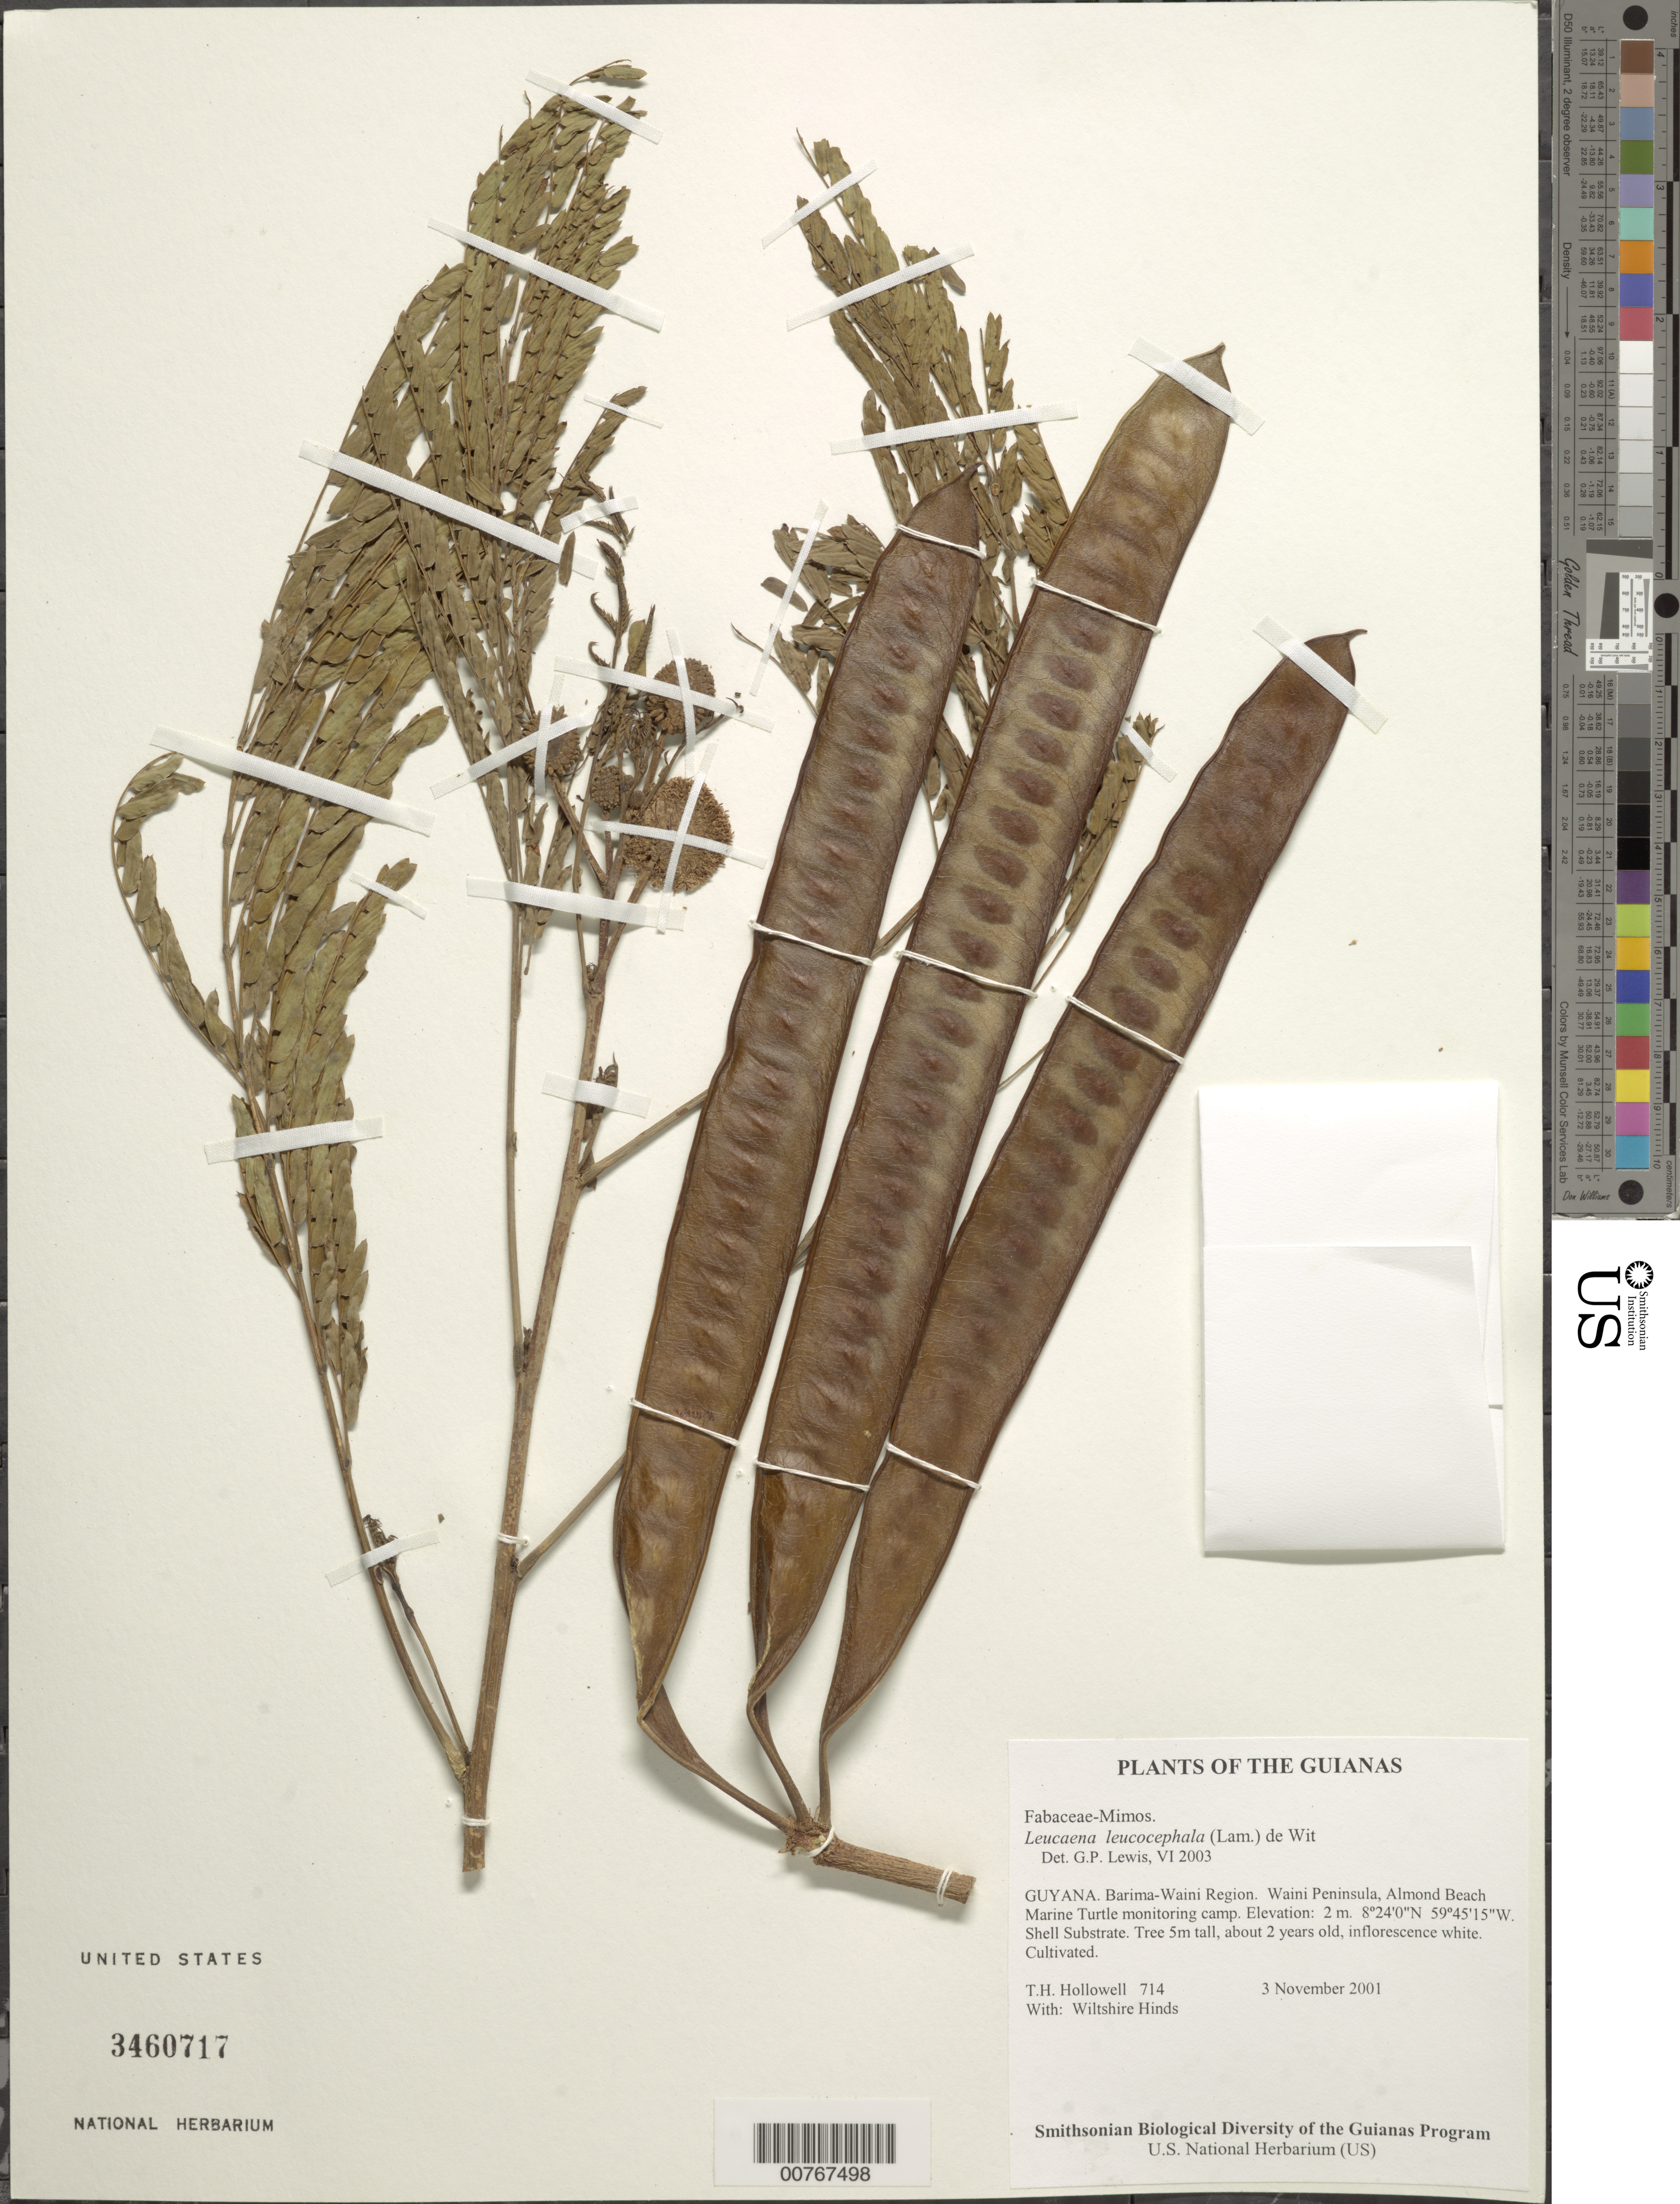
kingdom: Plantae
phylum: Tracheophyta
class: Magnoliopsida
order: Fabales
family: Fabaceae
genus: Leucaena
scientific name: Leucaena leucocephala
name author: (Lam.) de Wit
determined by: Lewis, Gwilym P.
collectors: T. Hollowell & W. Hinds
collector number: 714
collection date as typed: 3 November 2001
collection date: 2001-11-03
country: Guyana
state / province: Barima-Waini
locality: Waini Peninsula, Almond Beach Marine Turtle monitoring camp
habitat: Shell Substrate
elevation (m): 2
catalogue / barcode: US 3460717